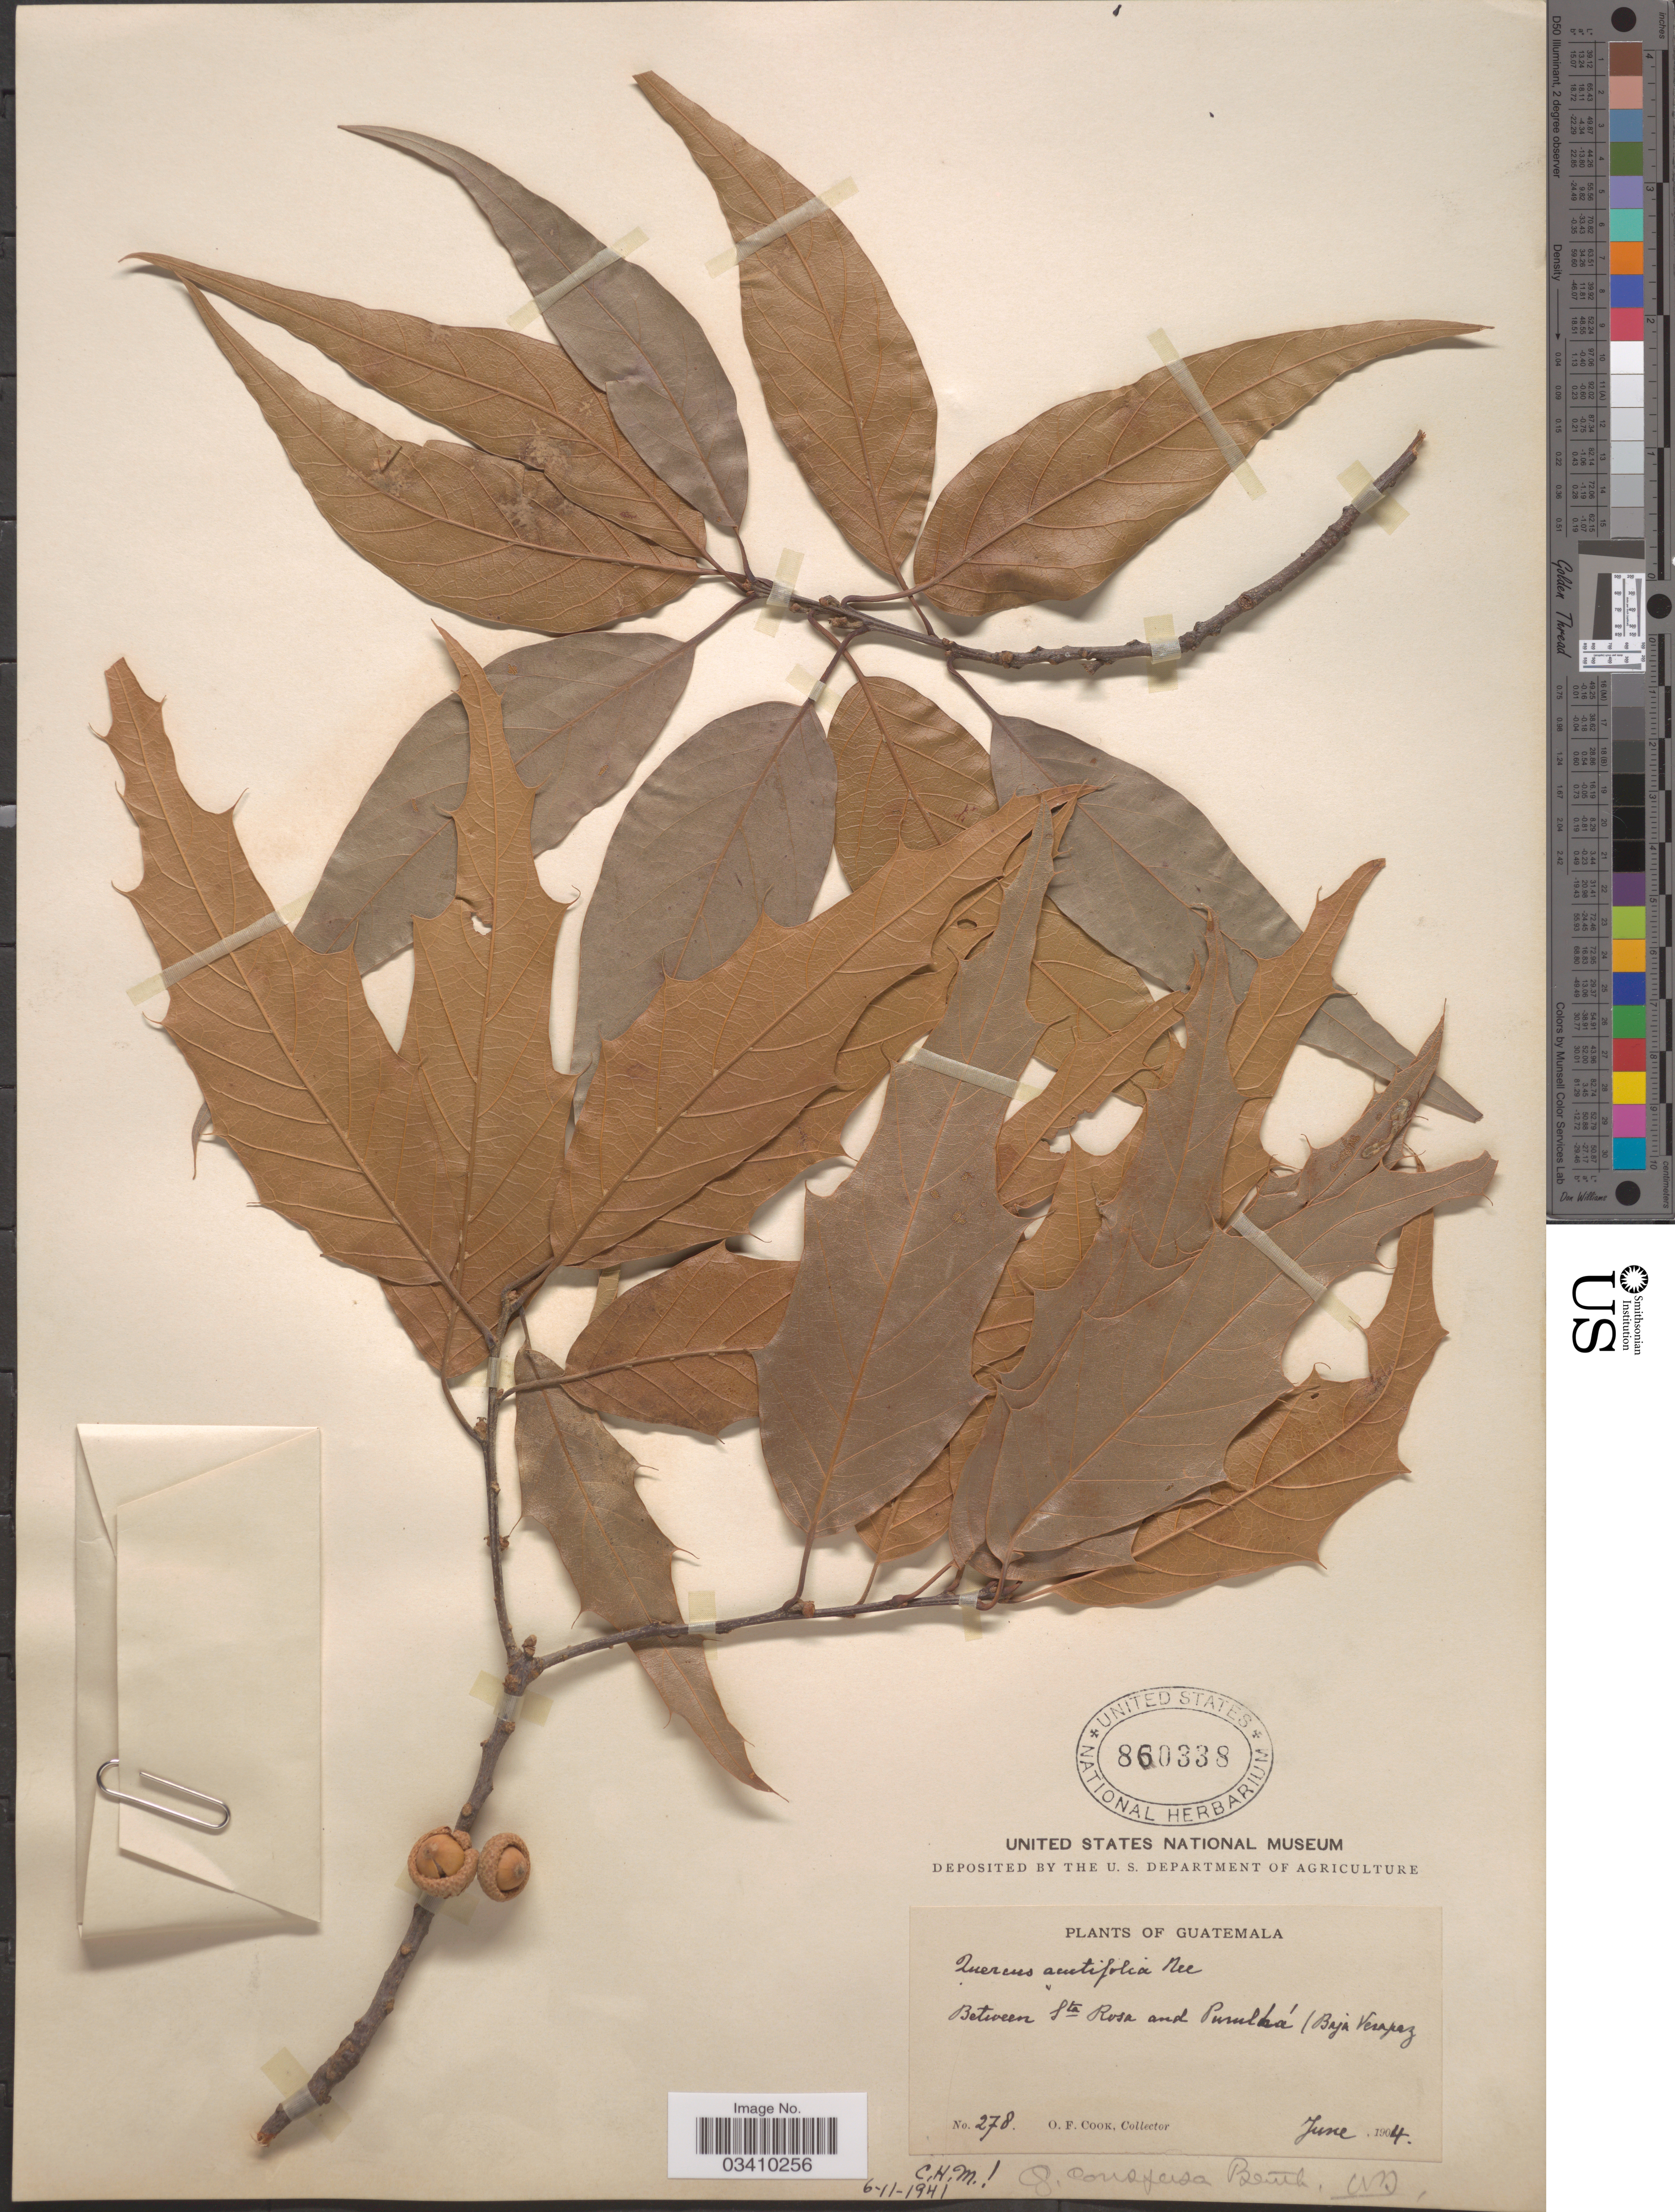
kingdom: Plantae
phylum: Tracheophyta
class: Magnoliopsida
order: Fagales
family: Fagaceae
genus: Quercus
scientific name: Quercus conspersa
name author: Benth.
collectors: O. F. Cook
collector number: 278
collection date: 1904-06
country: Guatemala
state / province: Baja Verapaz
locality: Between Sta Rosa and Purulhá.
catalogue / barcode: US 860338